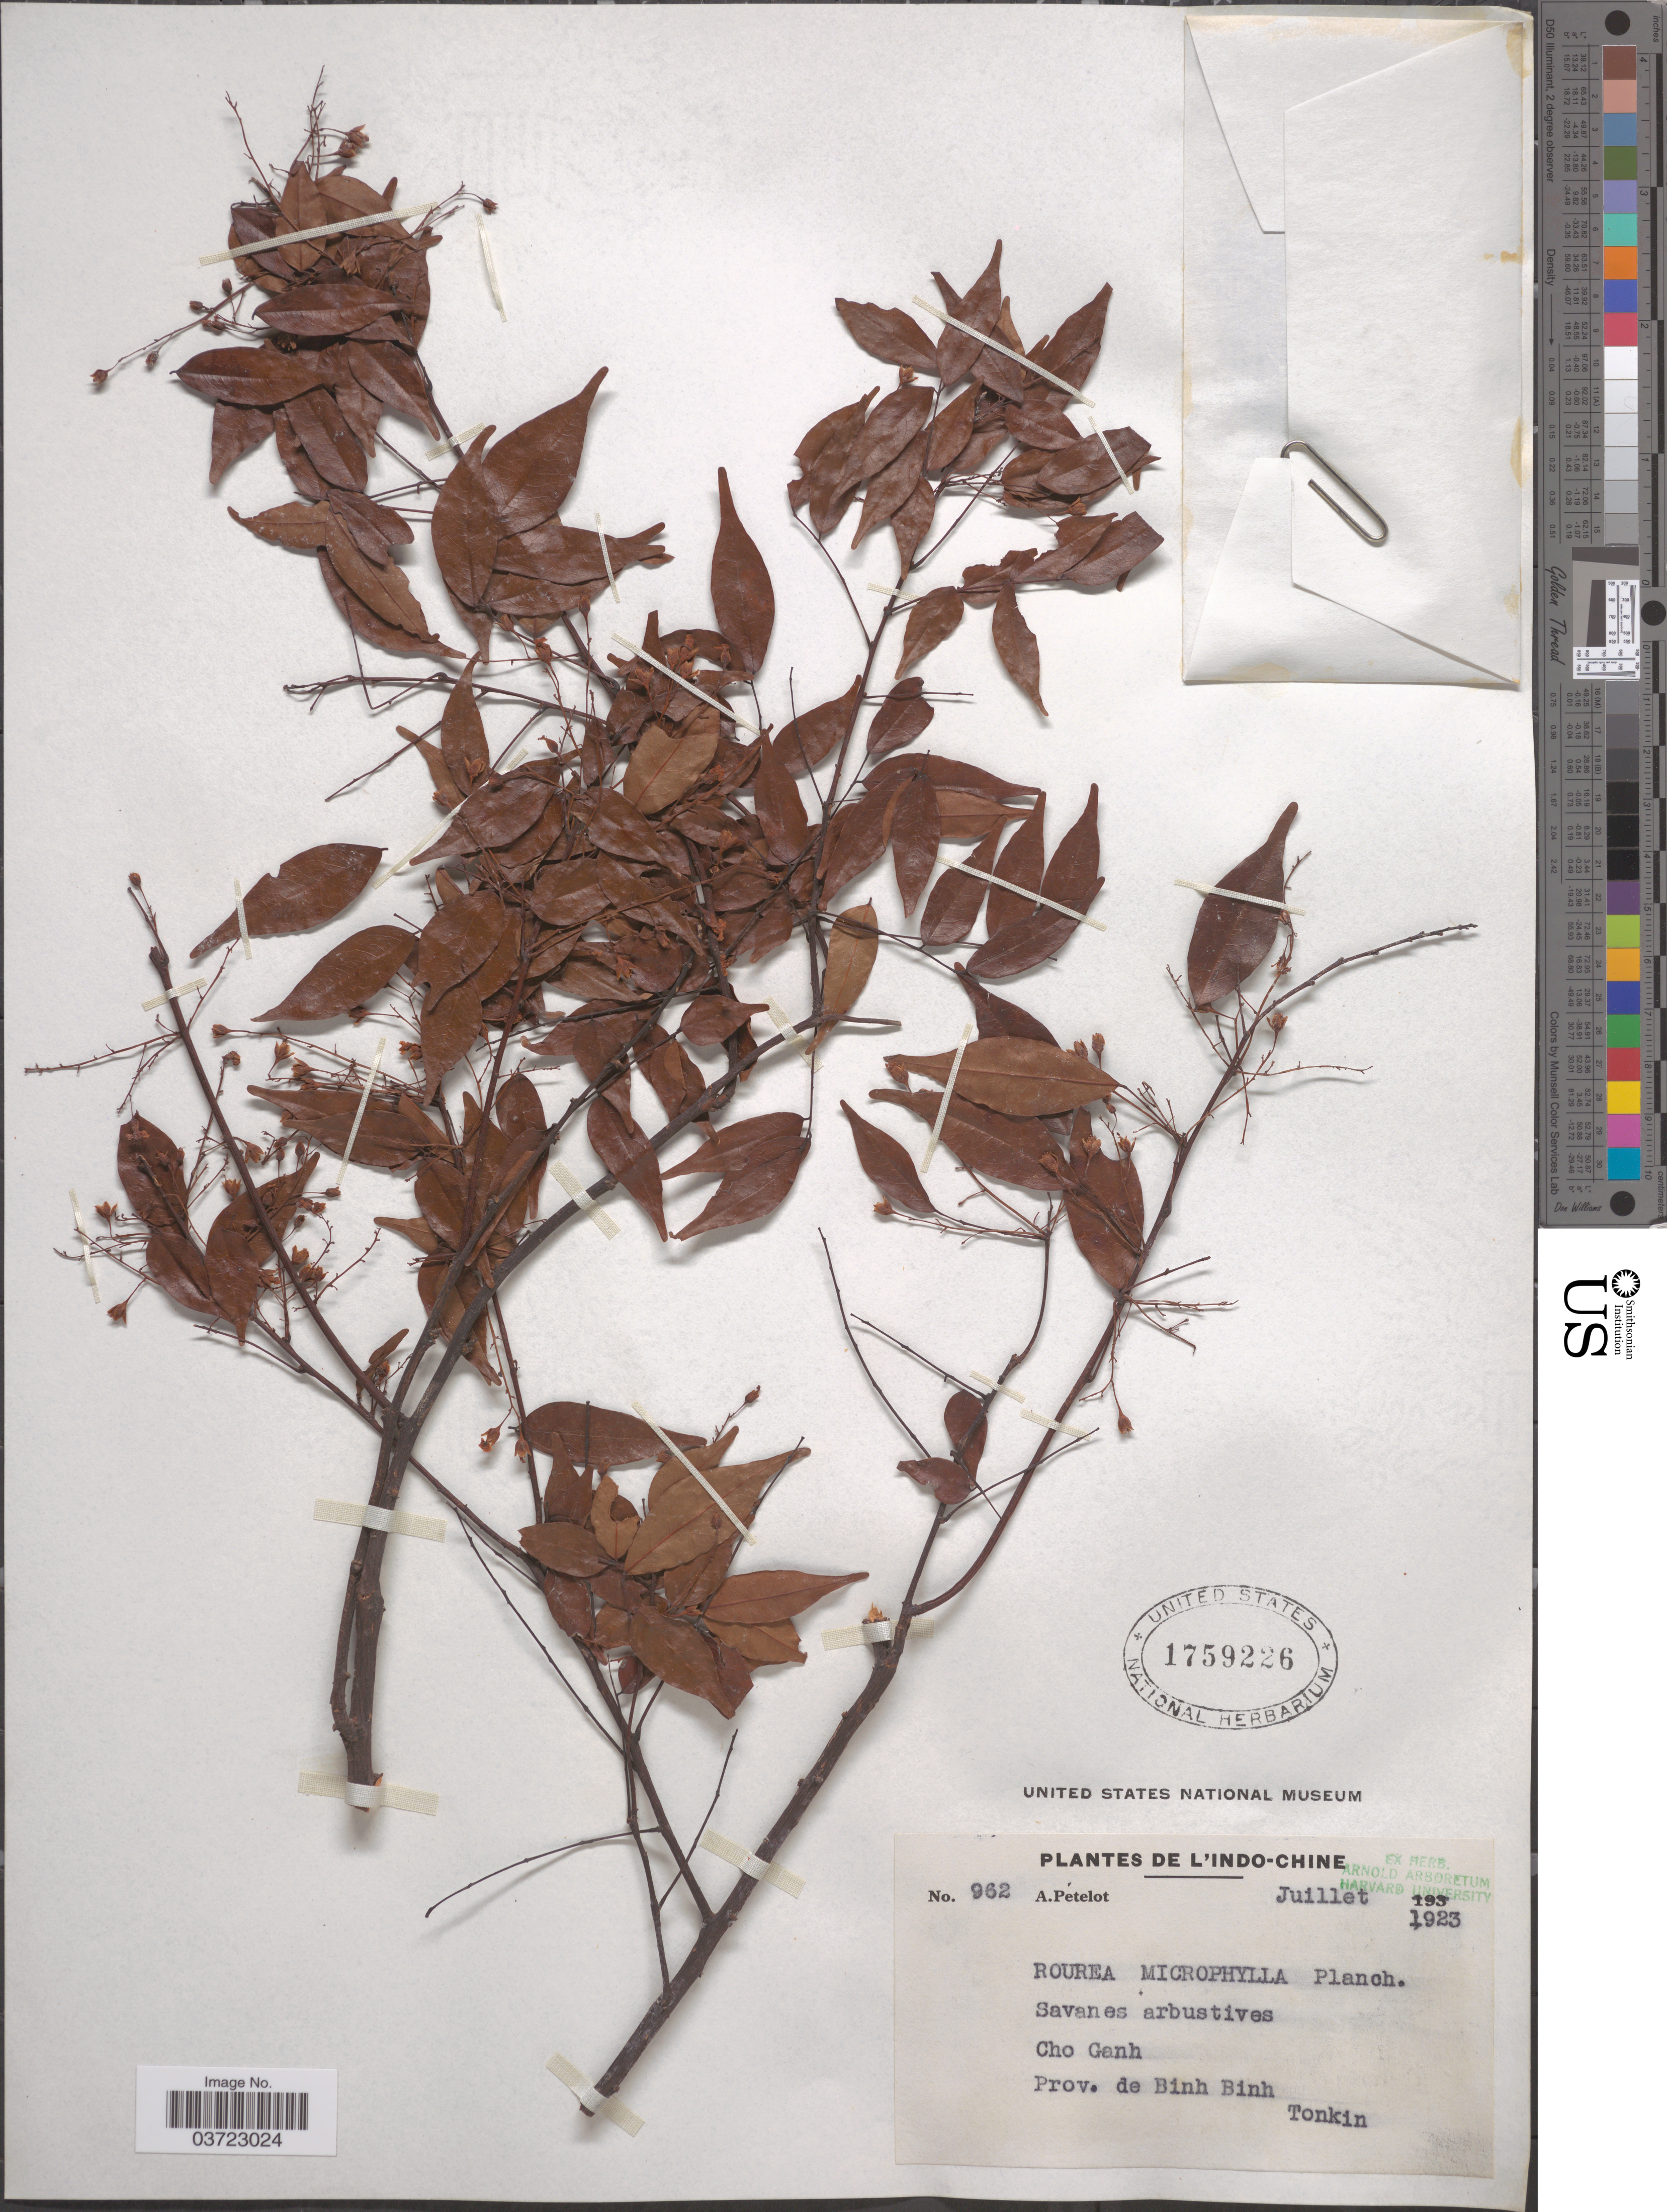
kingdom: Plantae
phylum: Tracheophyta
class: Magnoliopsida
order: Oxalidales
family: Connaraceae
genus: Rourea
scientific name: Rourea microphylla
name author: (Hook. & Arn.) Planch.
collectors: A. Petelot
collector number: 962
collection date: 1923-07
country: Vietnam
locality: L'Indo-Chine. Cho Ganh. Prov. de Binh Binh. Tonkin.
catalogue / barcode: US 1759226